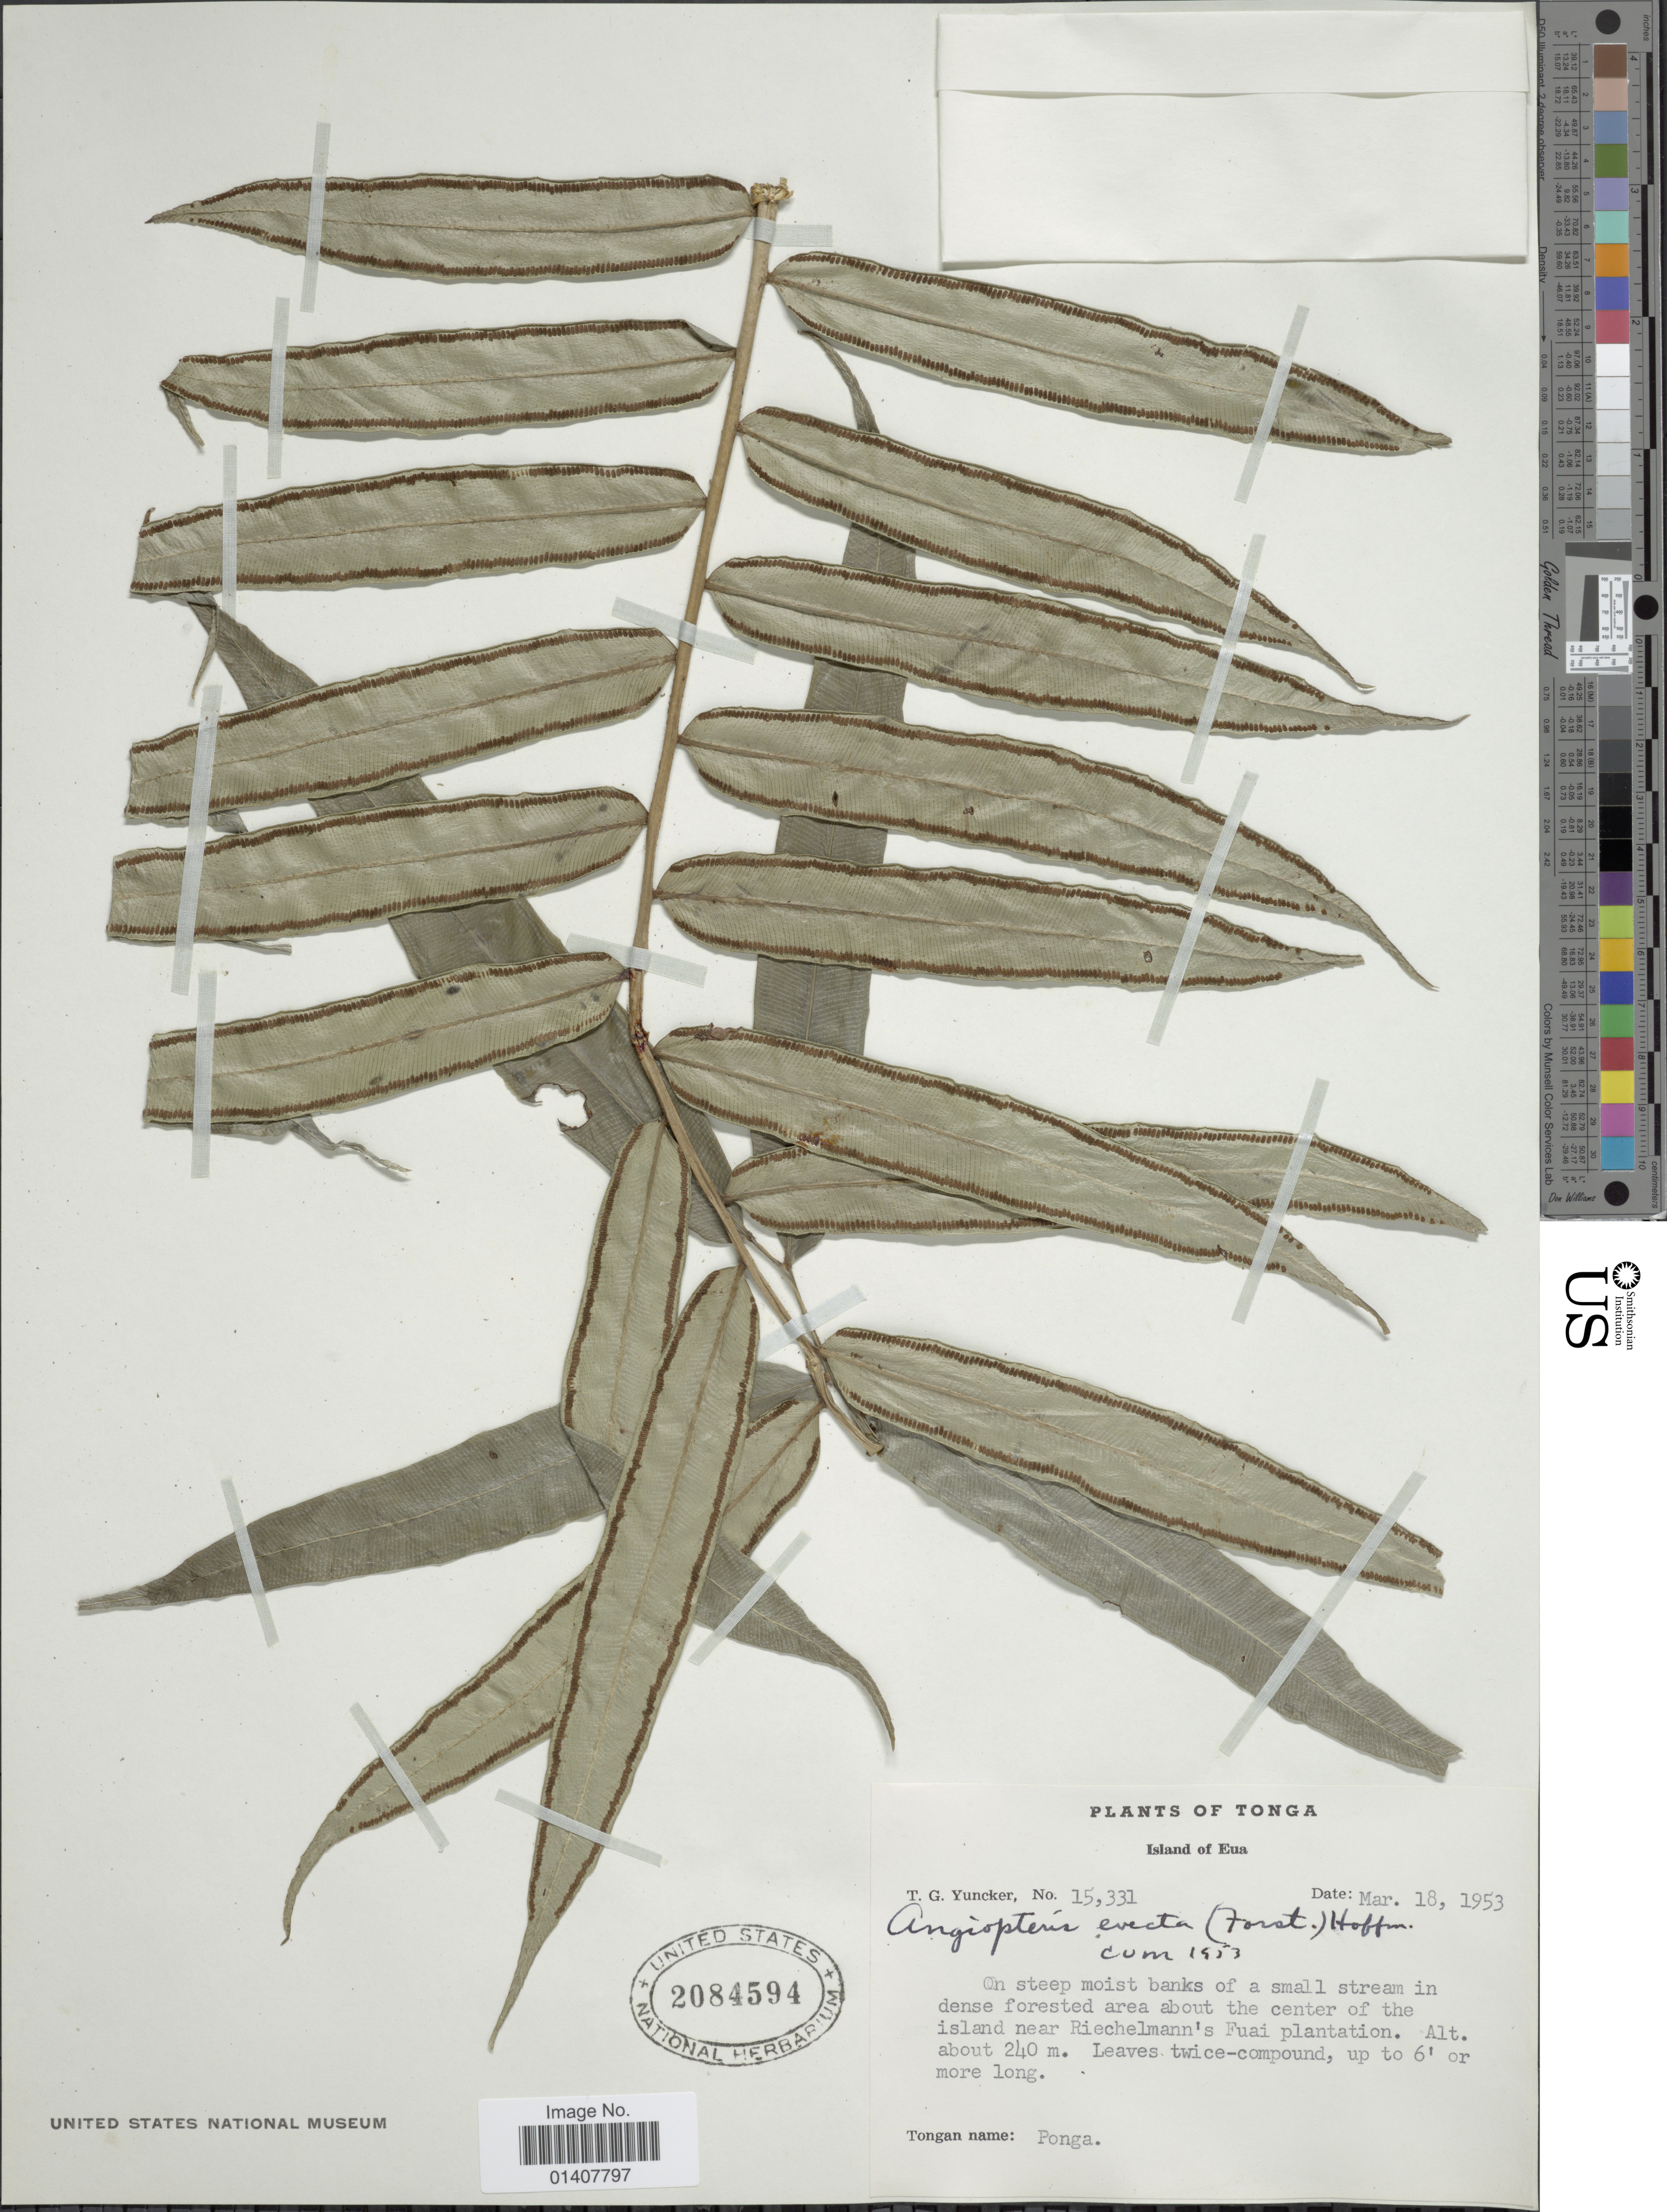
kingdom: Plantae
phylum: Tracheophyta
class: Polypodiopsida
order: Marattiales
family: Marattiaceae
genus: Angiopteris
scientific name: Angiopteris evecta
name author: (G. Forst.) Hoffm.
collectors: T. G. Yuncker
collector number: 15331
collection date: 1953-03-18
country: Tonga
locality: Island of Eua, on steep moist banks of a small stream in dense forested area about the center of the island near Riechelmann's Fuai plantation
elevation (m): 240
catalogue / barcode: US 2084594